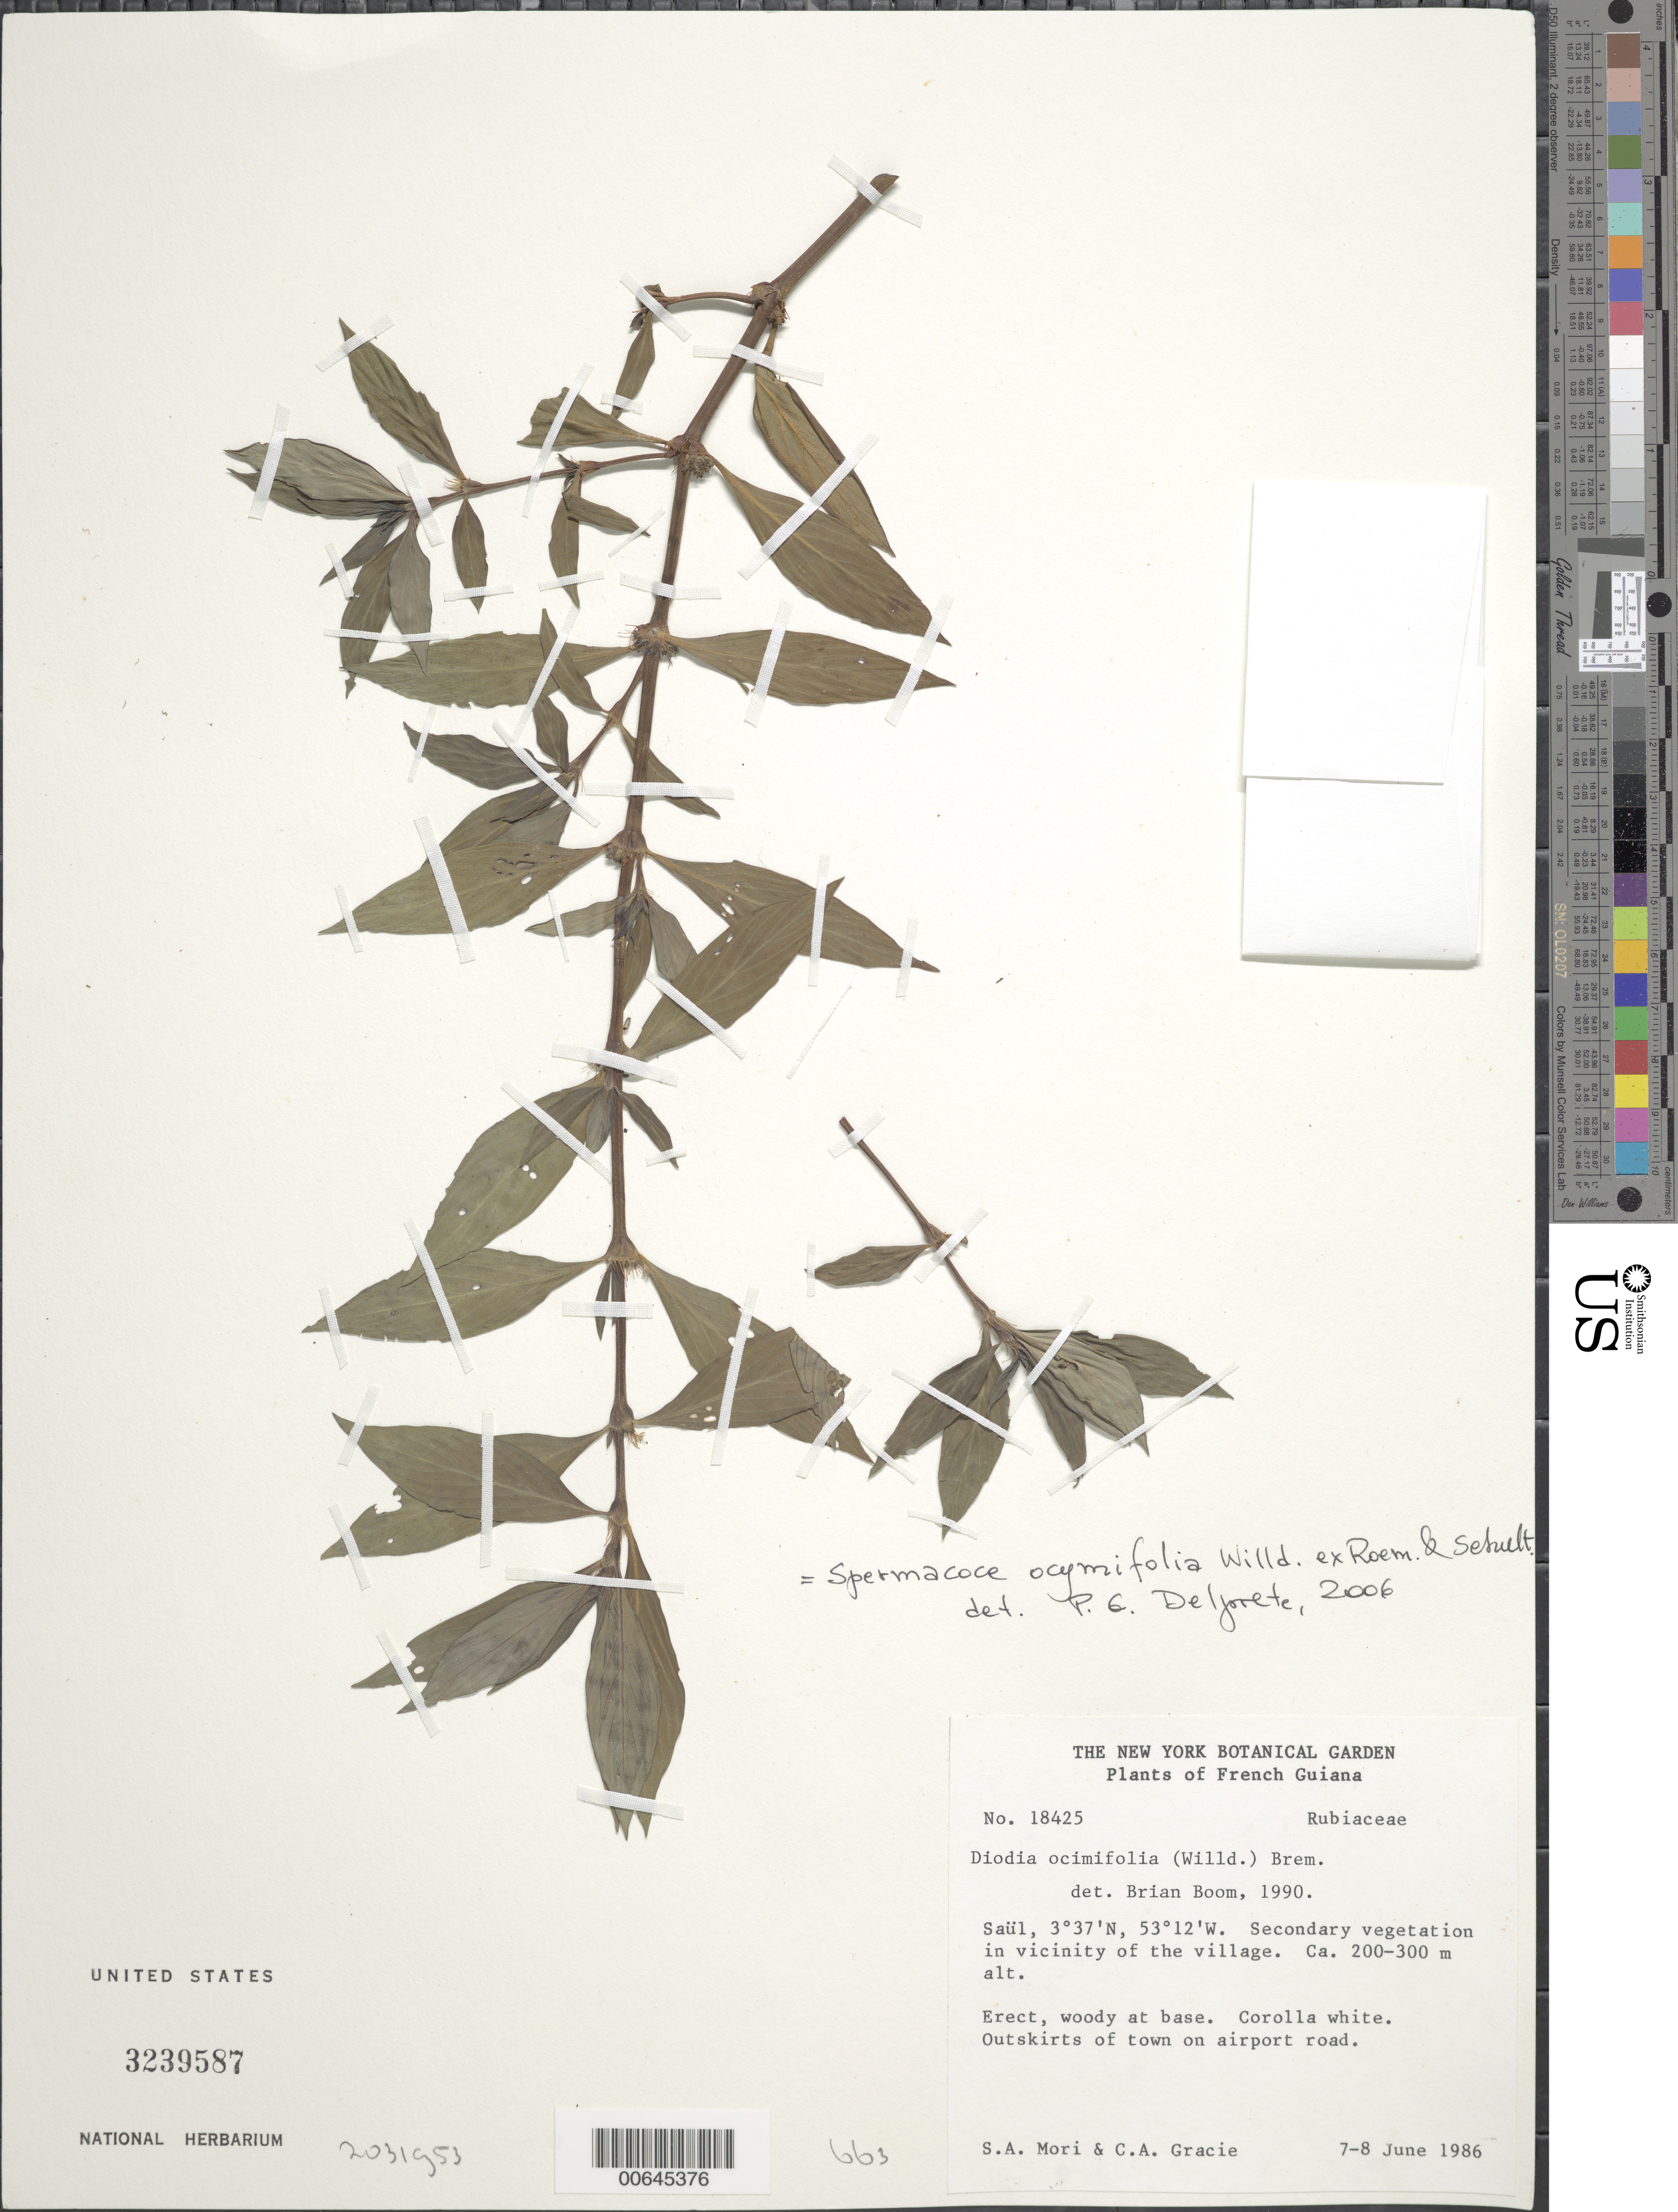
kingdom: Plantae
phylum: Tracheophyta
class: Magnoliopsida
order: Gentianales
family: Rubiaceae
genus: Spermacoce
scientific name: Spermacoce ocymifolia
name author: Willd. ex Roem. & Schult.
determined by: Delprete, P. G., Herb. de Guyane Cay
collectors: S. Mori & C. A. Gracie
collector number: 18425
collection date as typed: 7-Jun-86 to 8-Jun-86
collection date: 1986-06-07/1986-06-08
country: French Guiana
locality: Saül, in village vicinity; outskirts of town on airport road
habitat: Secondary vegetation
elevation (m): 200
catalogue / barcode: US 3239587